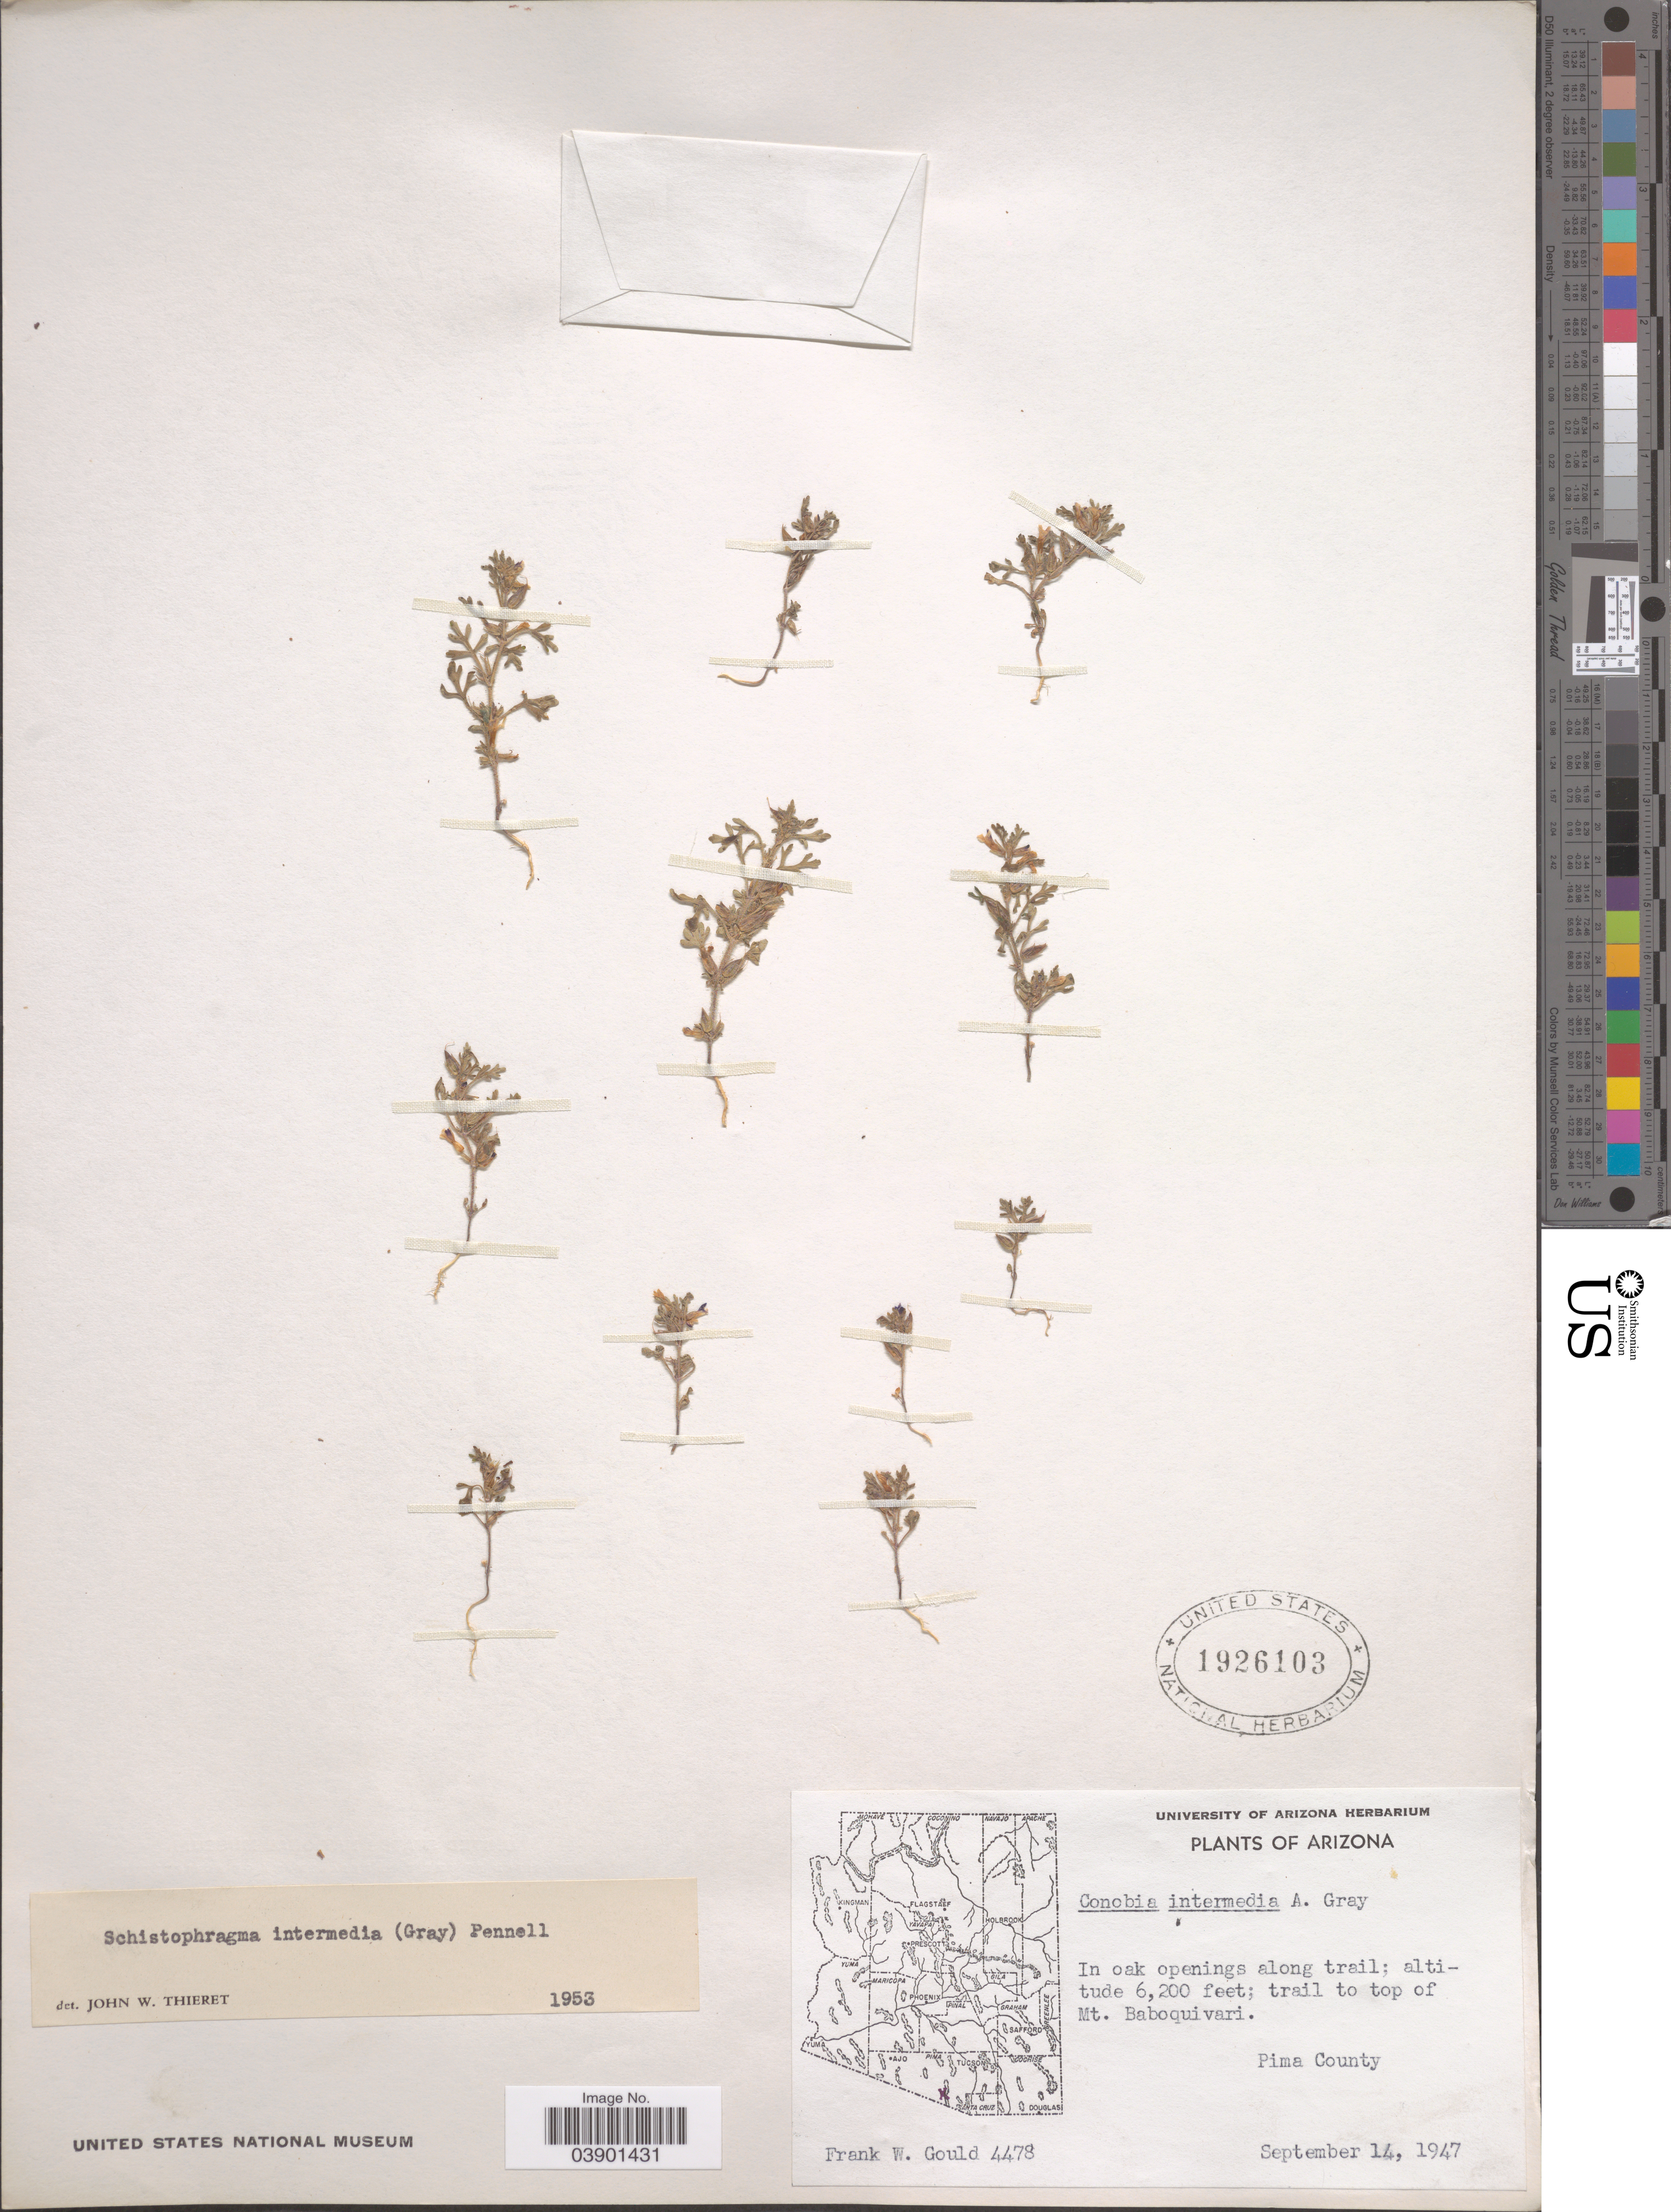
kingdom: Plantae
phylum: Tracheophyta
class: Magnoliopsida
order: Lamiales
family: Plantaginaceae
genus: Schistophragma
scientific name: Schistophragma intermedium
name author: (A. Gray) Pennell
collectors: F. W. Gould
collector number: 4478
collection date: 1947-09-14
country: United States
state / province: Arizona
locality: Along trail; trail to top of Mt. Baboquivari. Pima County.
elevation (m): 1890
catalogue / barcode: US 1926103